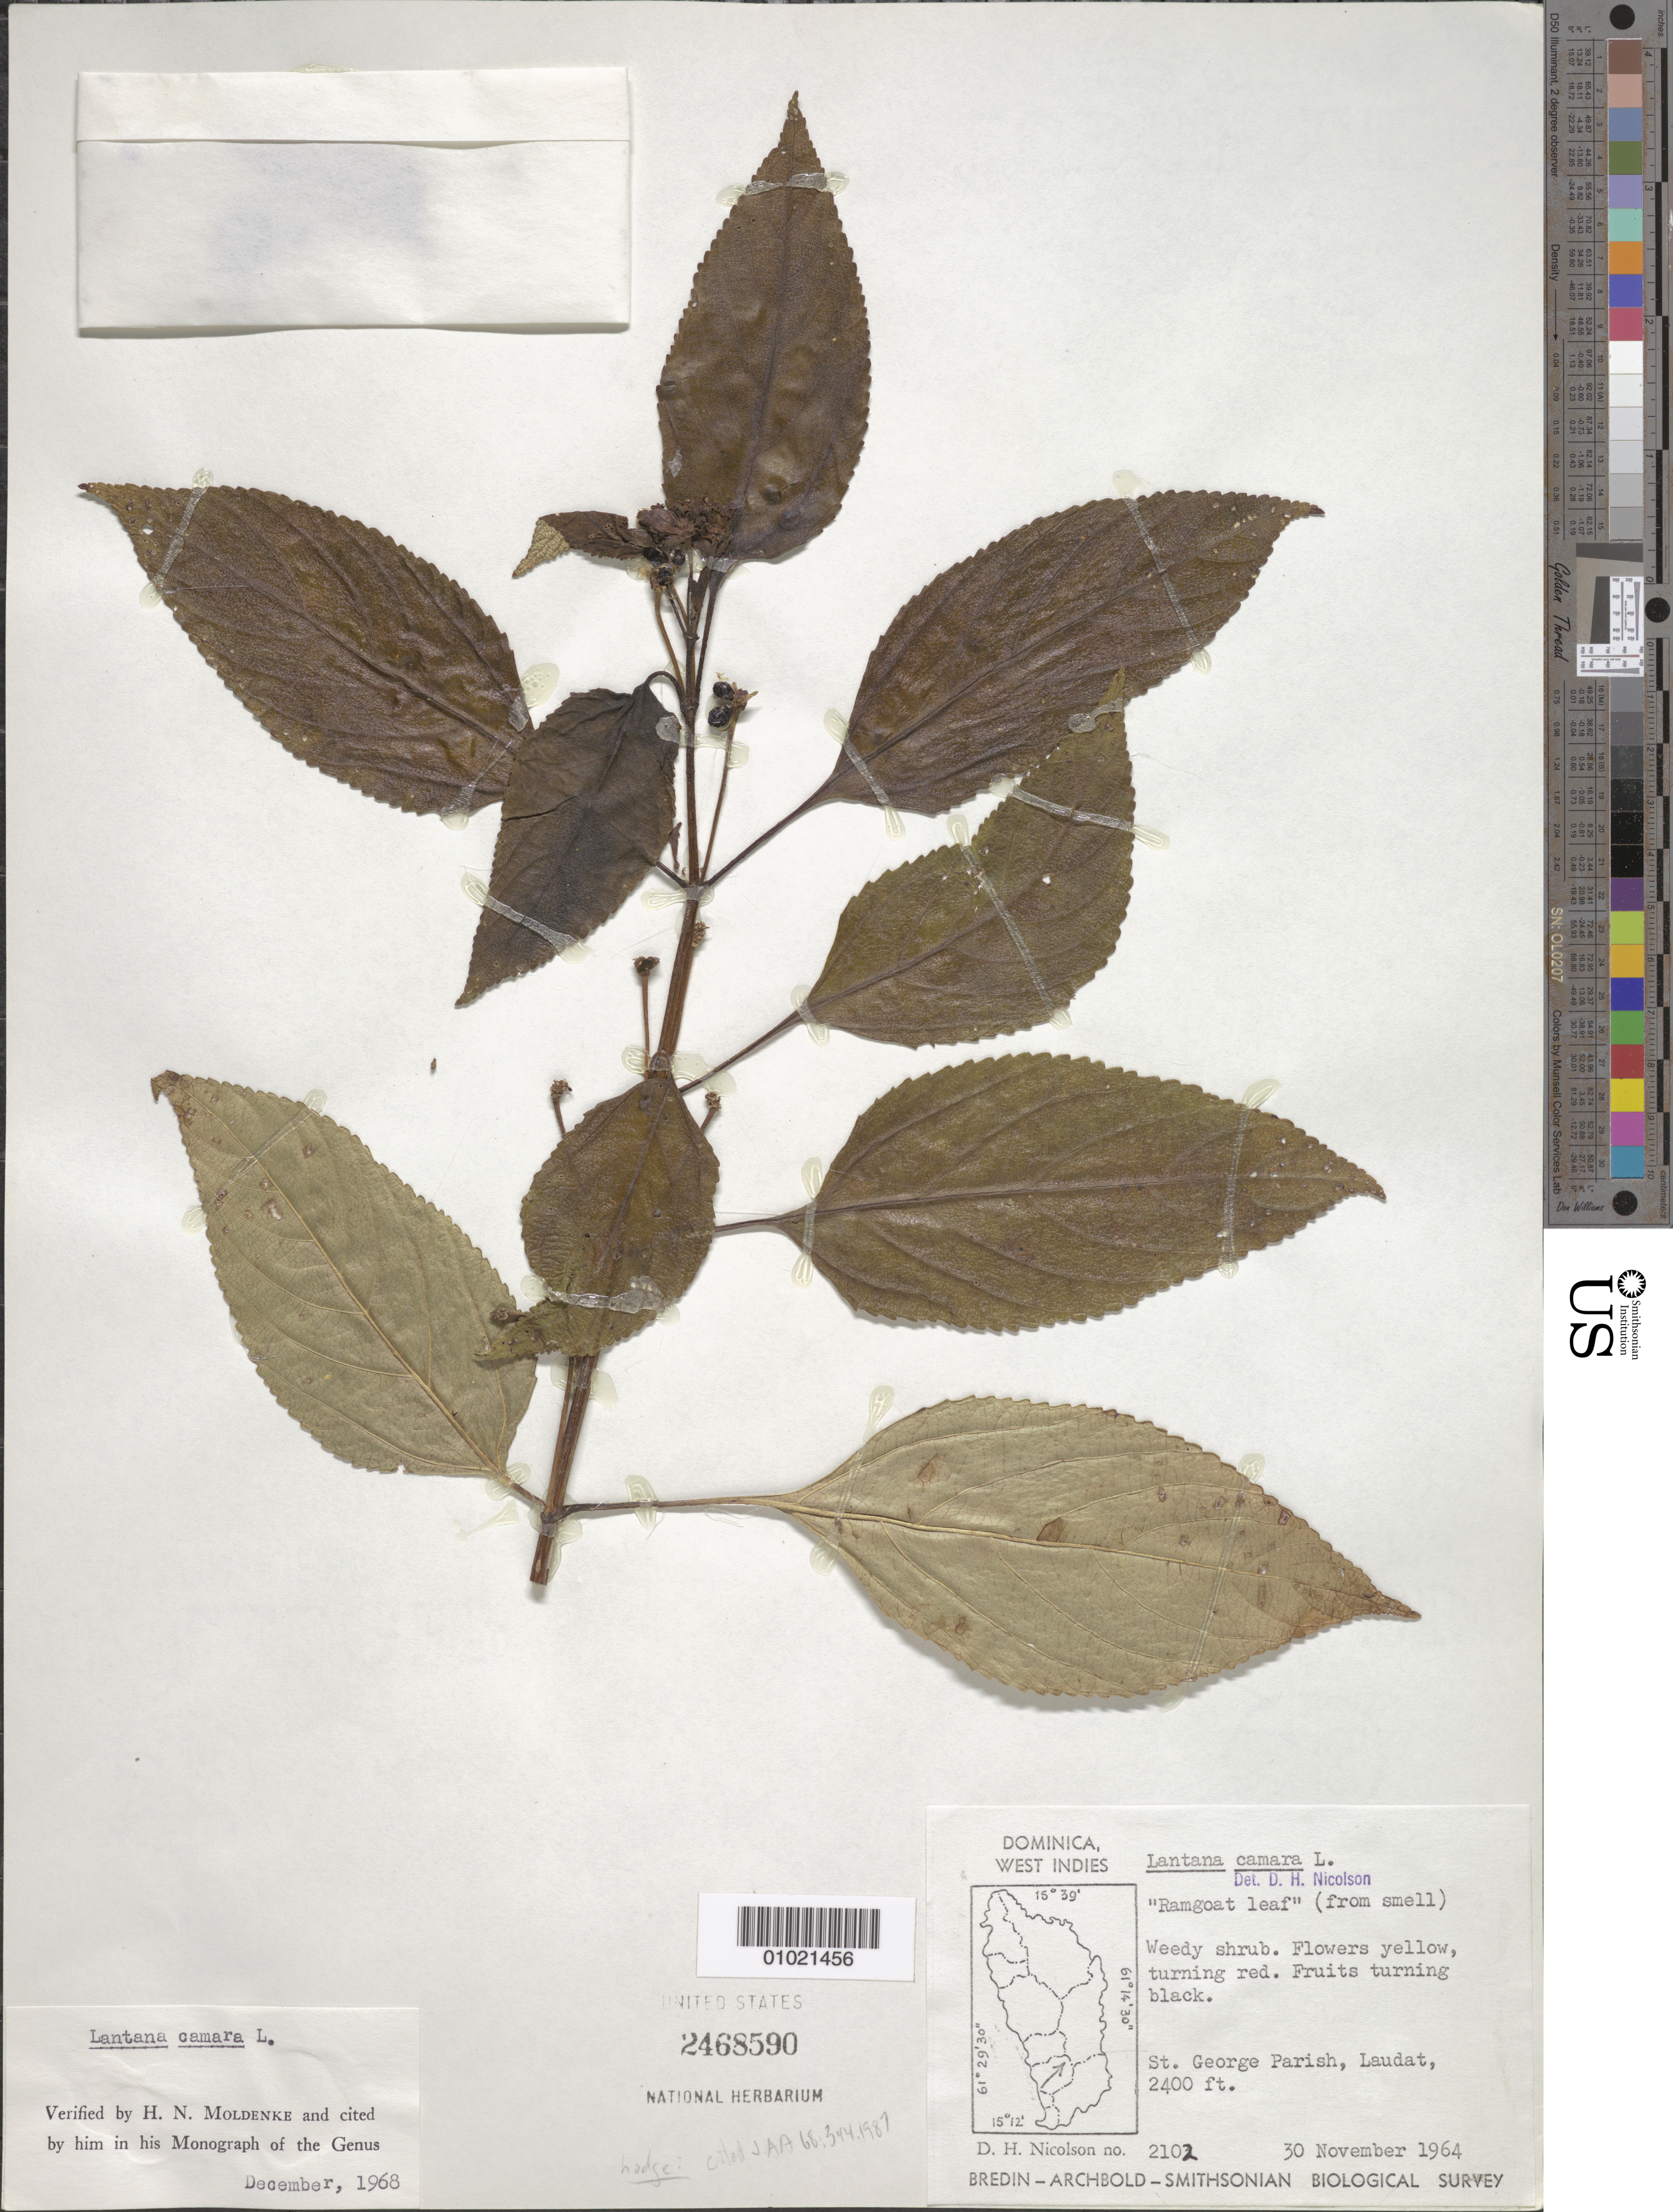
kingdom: Plantae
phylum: Tracheophyta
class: Magnoliopsida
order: Lamiales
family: Verbenaceae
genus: Lantana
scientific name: Lantana hodgei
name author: Sanders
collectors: D. H. Nicolson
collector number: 2102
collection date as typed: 30 Nov 1964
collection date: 1964-11-30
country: Dominica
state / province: St. George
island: Dominica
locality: St. George Parish, Laudat.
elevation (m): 732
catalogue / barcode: US 2468590